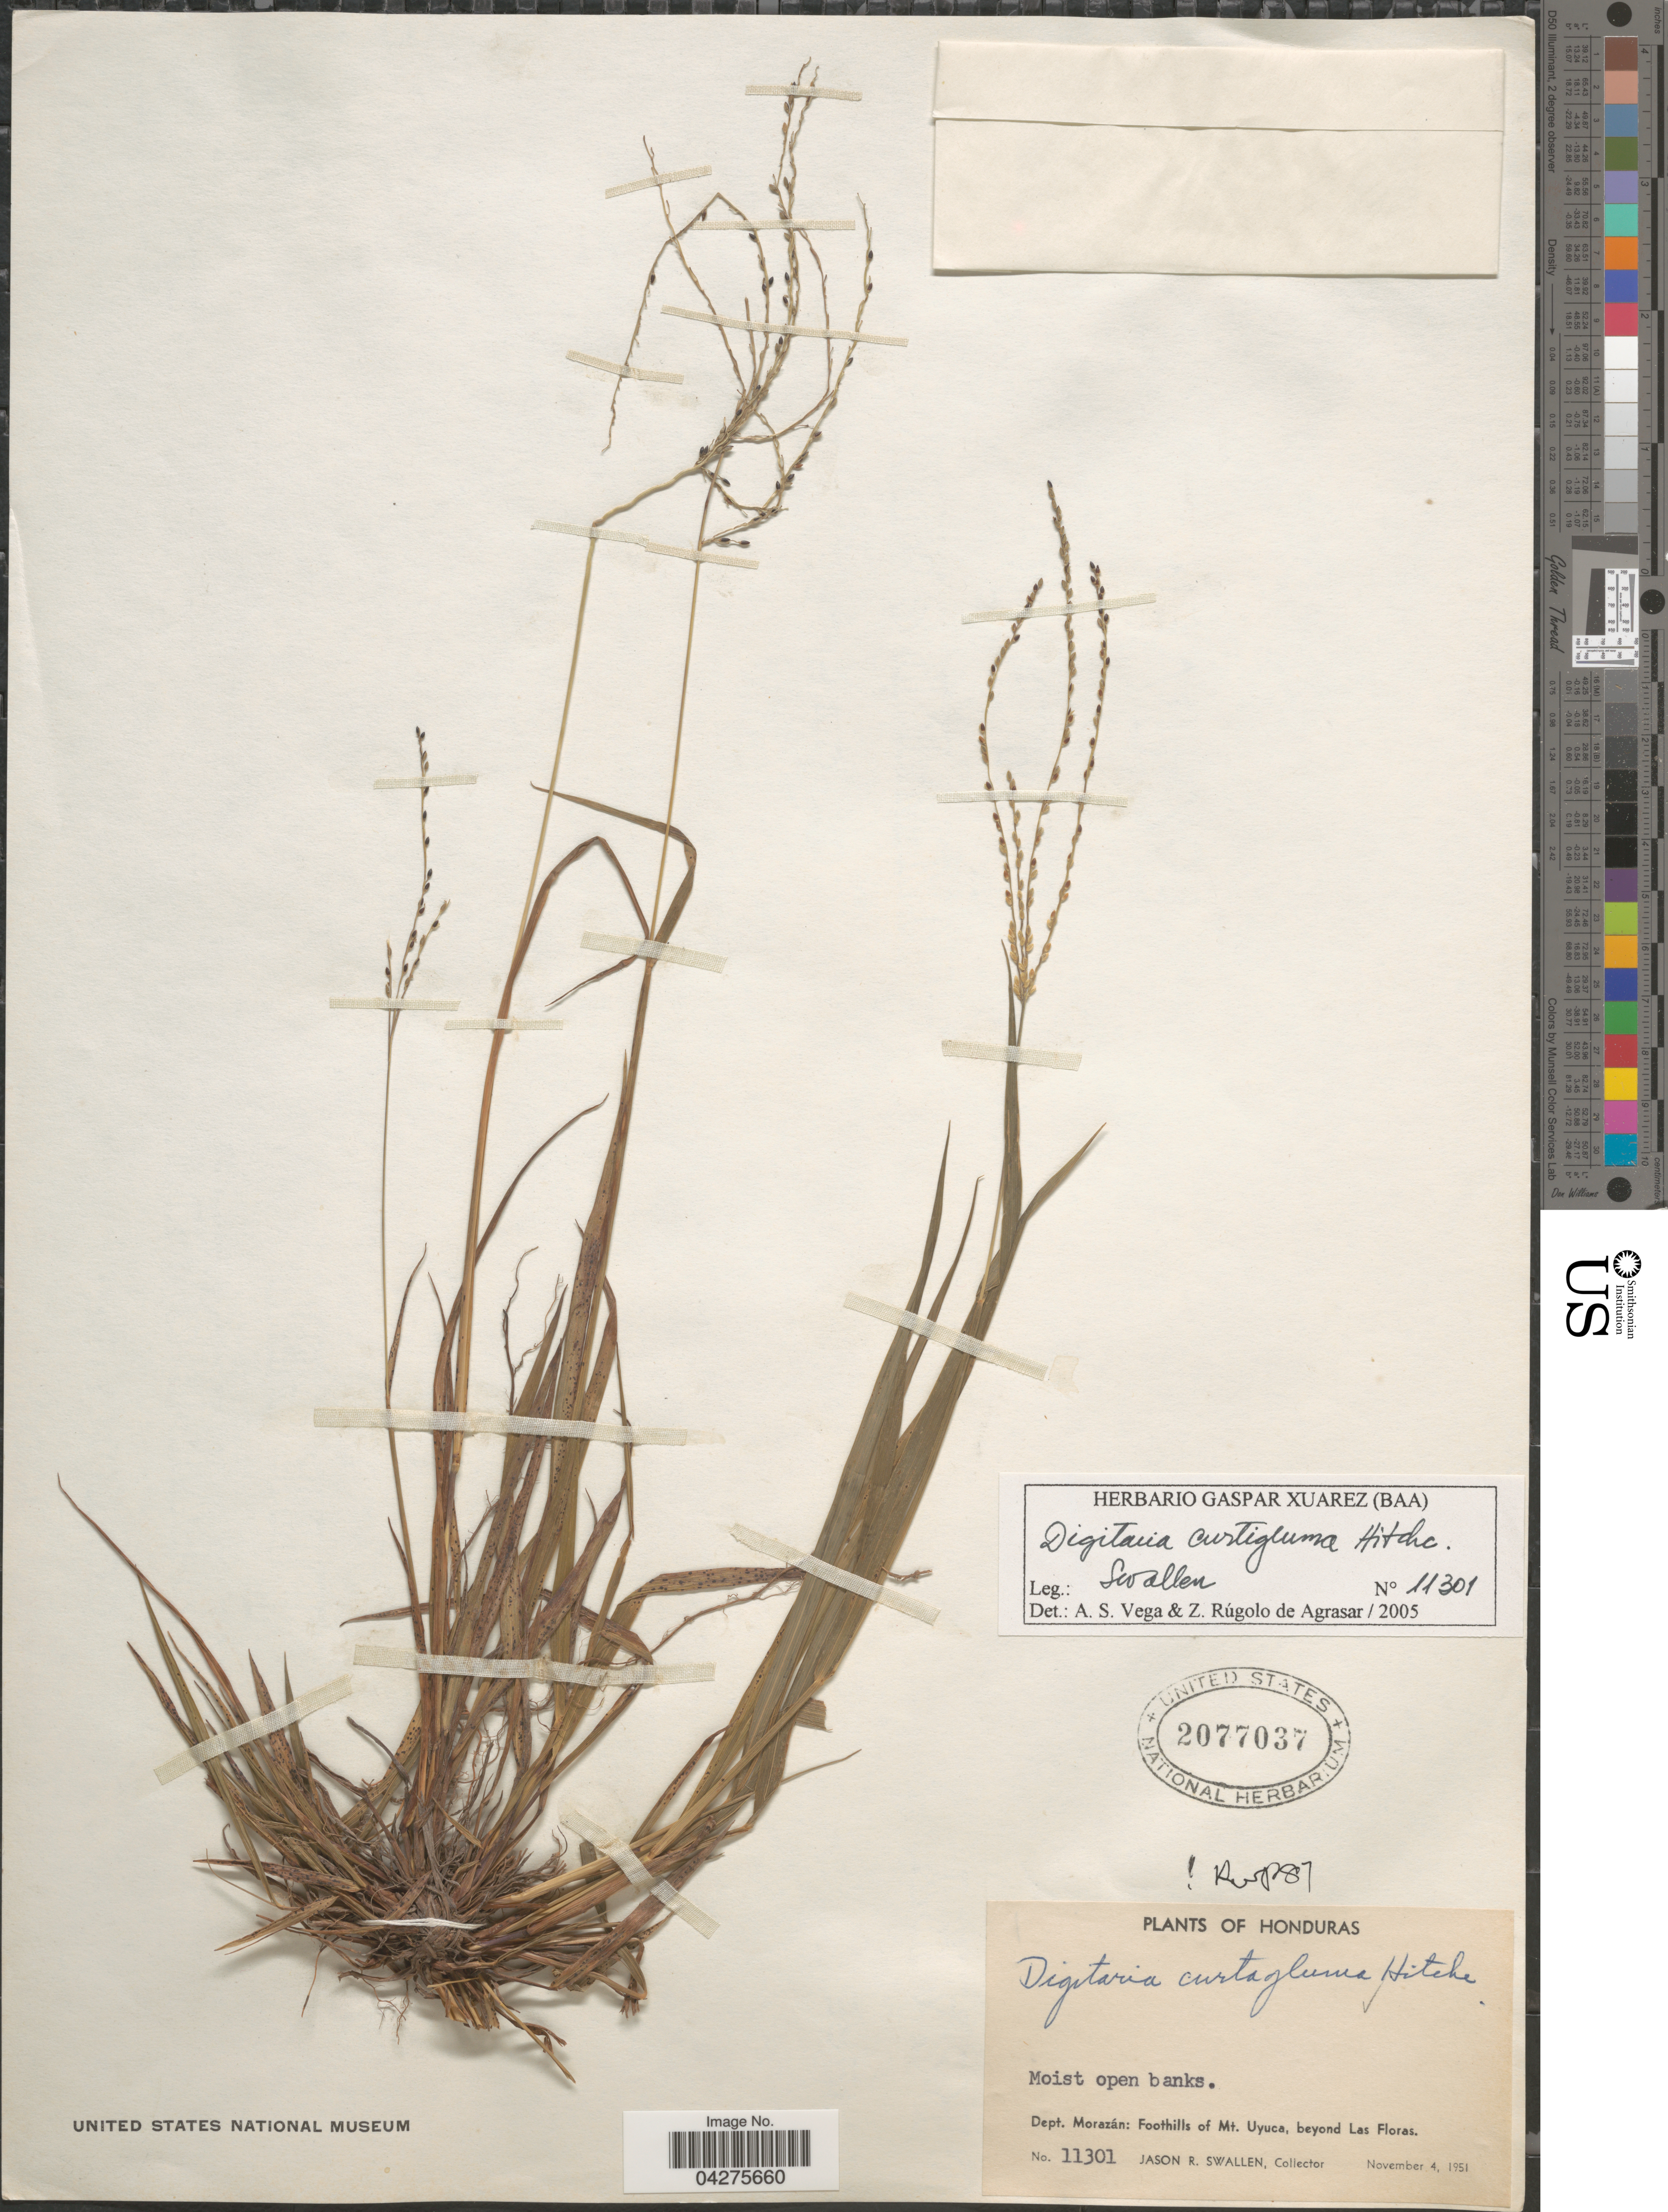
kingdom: Plantae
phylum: Tracheophyta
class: Liliopsida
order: Poales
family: Poaceae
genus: Digitaria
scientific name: Digitaria curtigluma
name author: Hitchc.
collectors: J. R. Swallen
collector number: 11301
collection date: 1951-11-04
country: Honduras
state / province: Fco. Morazán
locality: Dept. Morazán: Foothills of Mt. Uyuca, beyond Las Flores.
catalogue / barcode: US 2077037